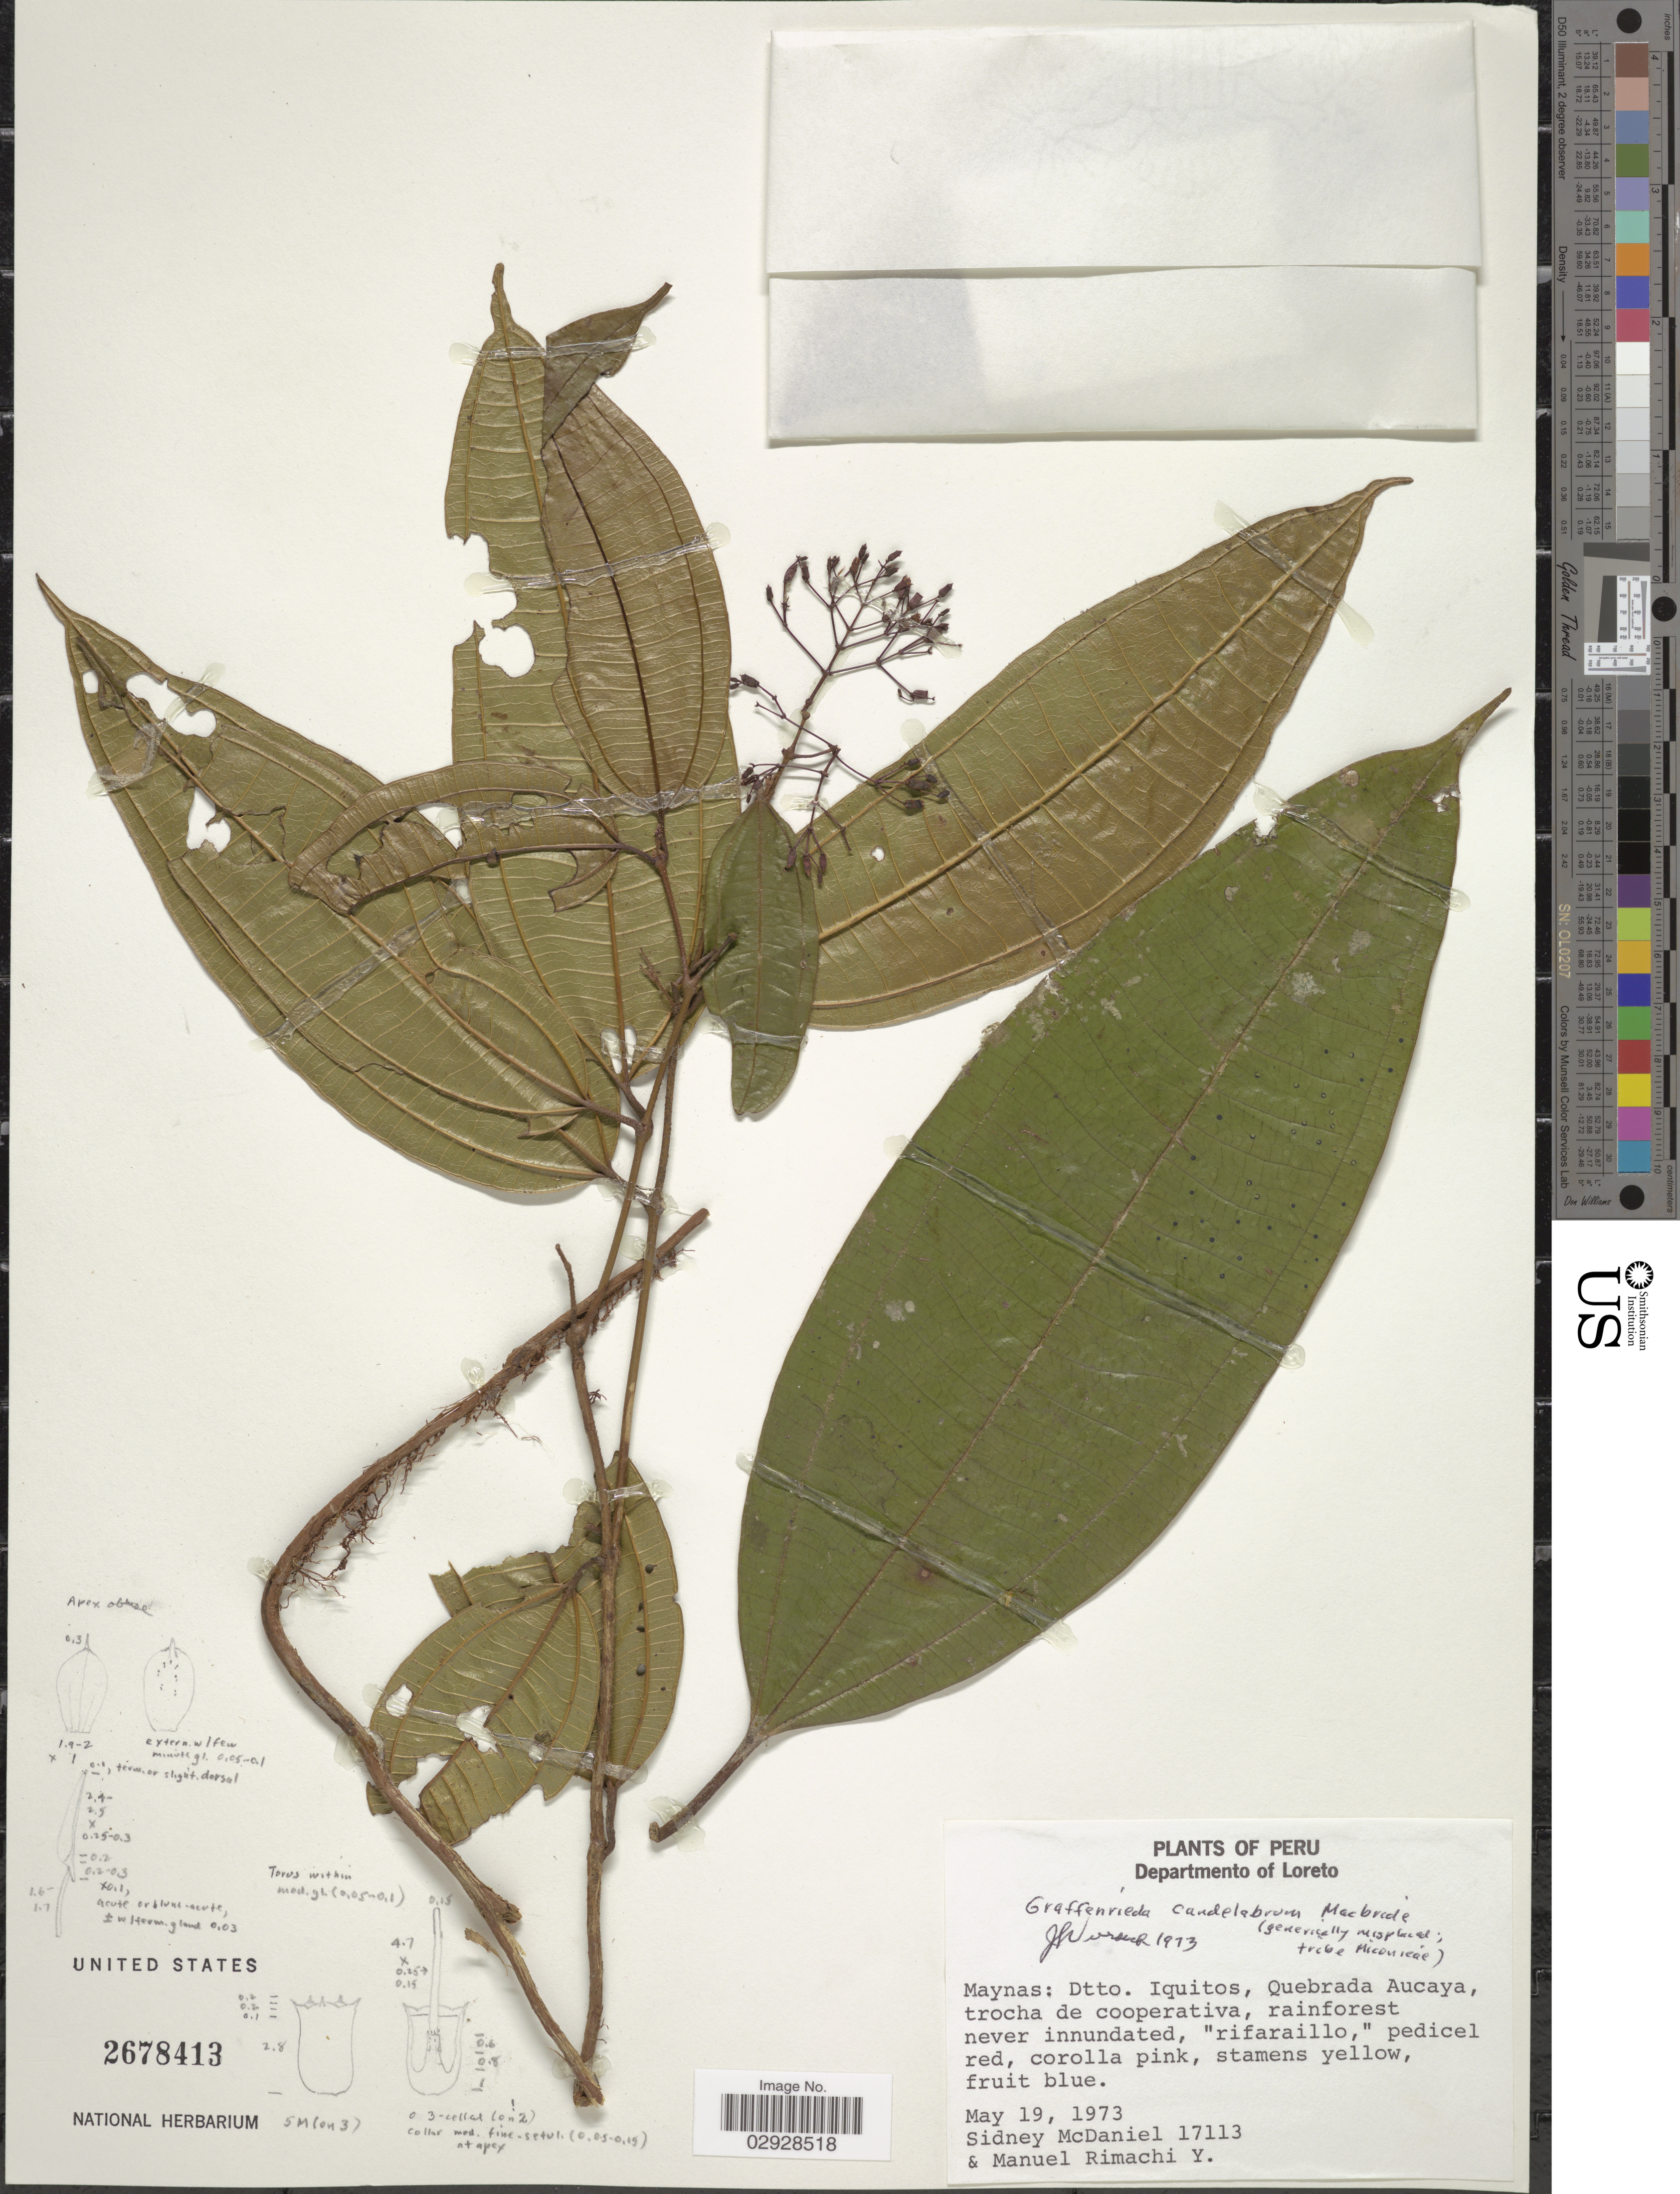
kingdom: Plantae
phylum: Tracheophyta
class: Magnoliopsida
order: Myrtales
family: Melastomataceae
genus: Leandra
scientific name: Leandra candelabrum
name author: (J.F. Macbr.) Wurdack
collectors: S. McDaniel & M. Rimachi Y.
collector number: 17113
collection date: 1973-05-19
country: Peru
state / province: Loreto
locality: Departmento of Loreto. Maynas: Dtto. Iquitos, Quebrada Aucaya, trocha de cooperativa, rainforest.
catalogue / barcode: US 2678413